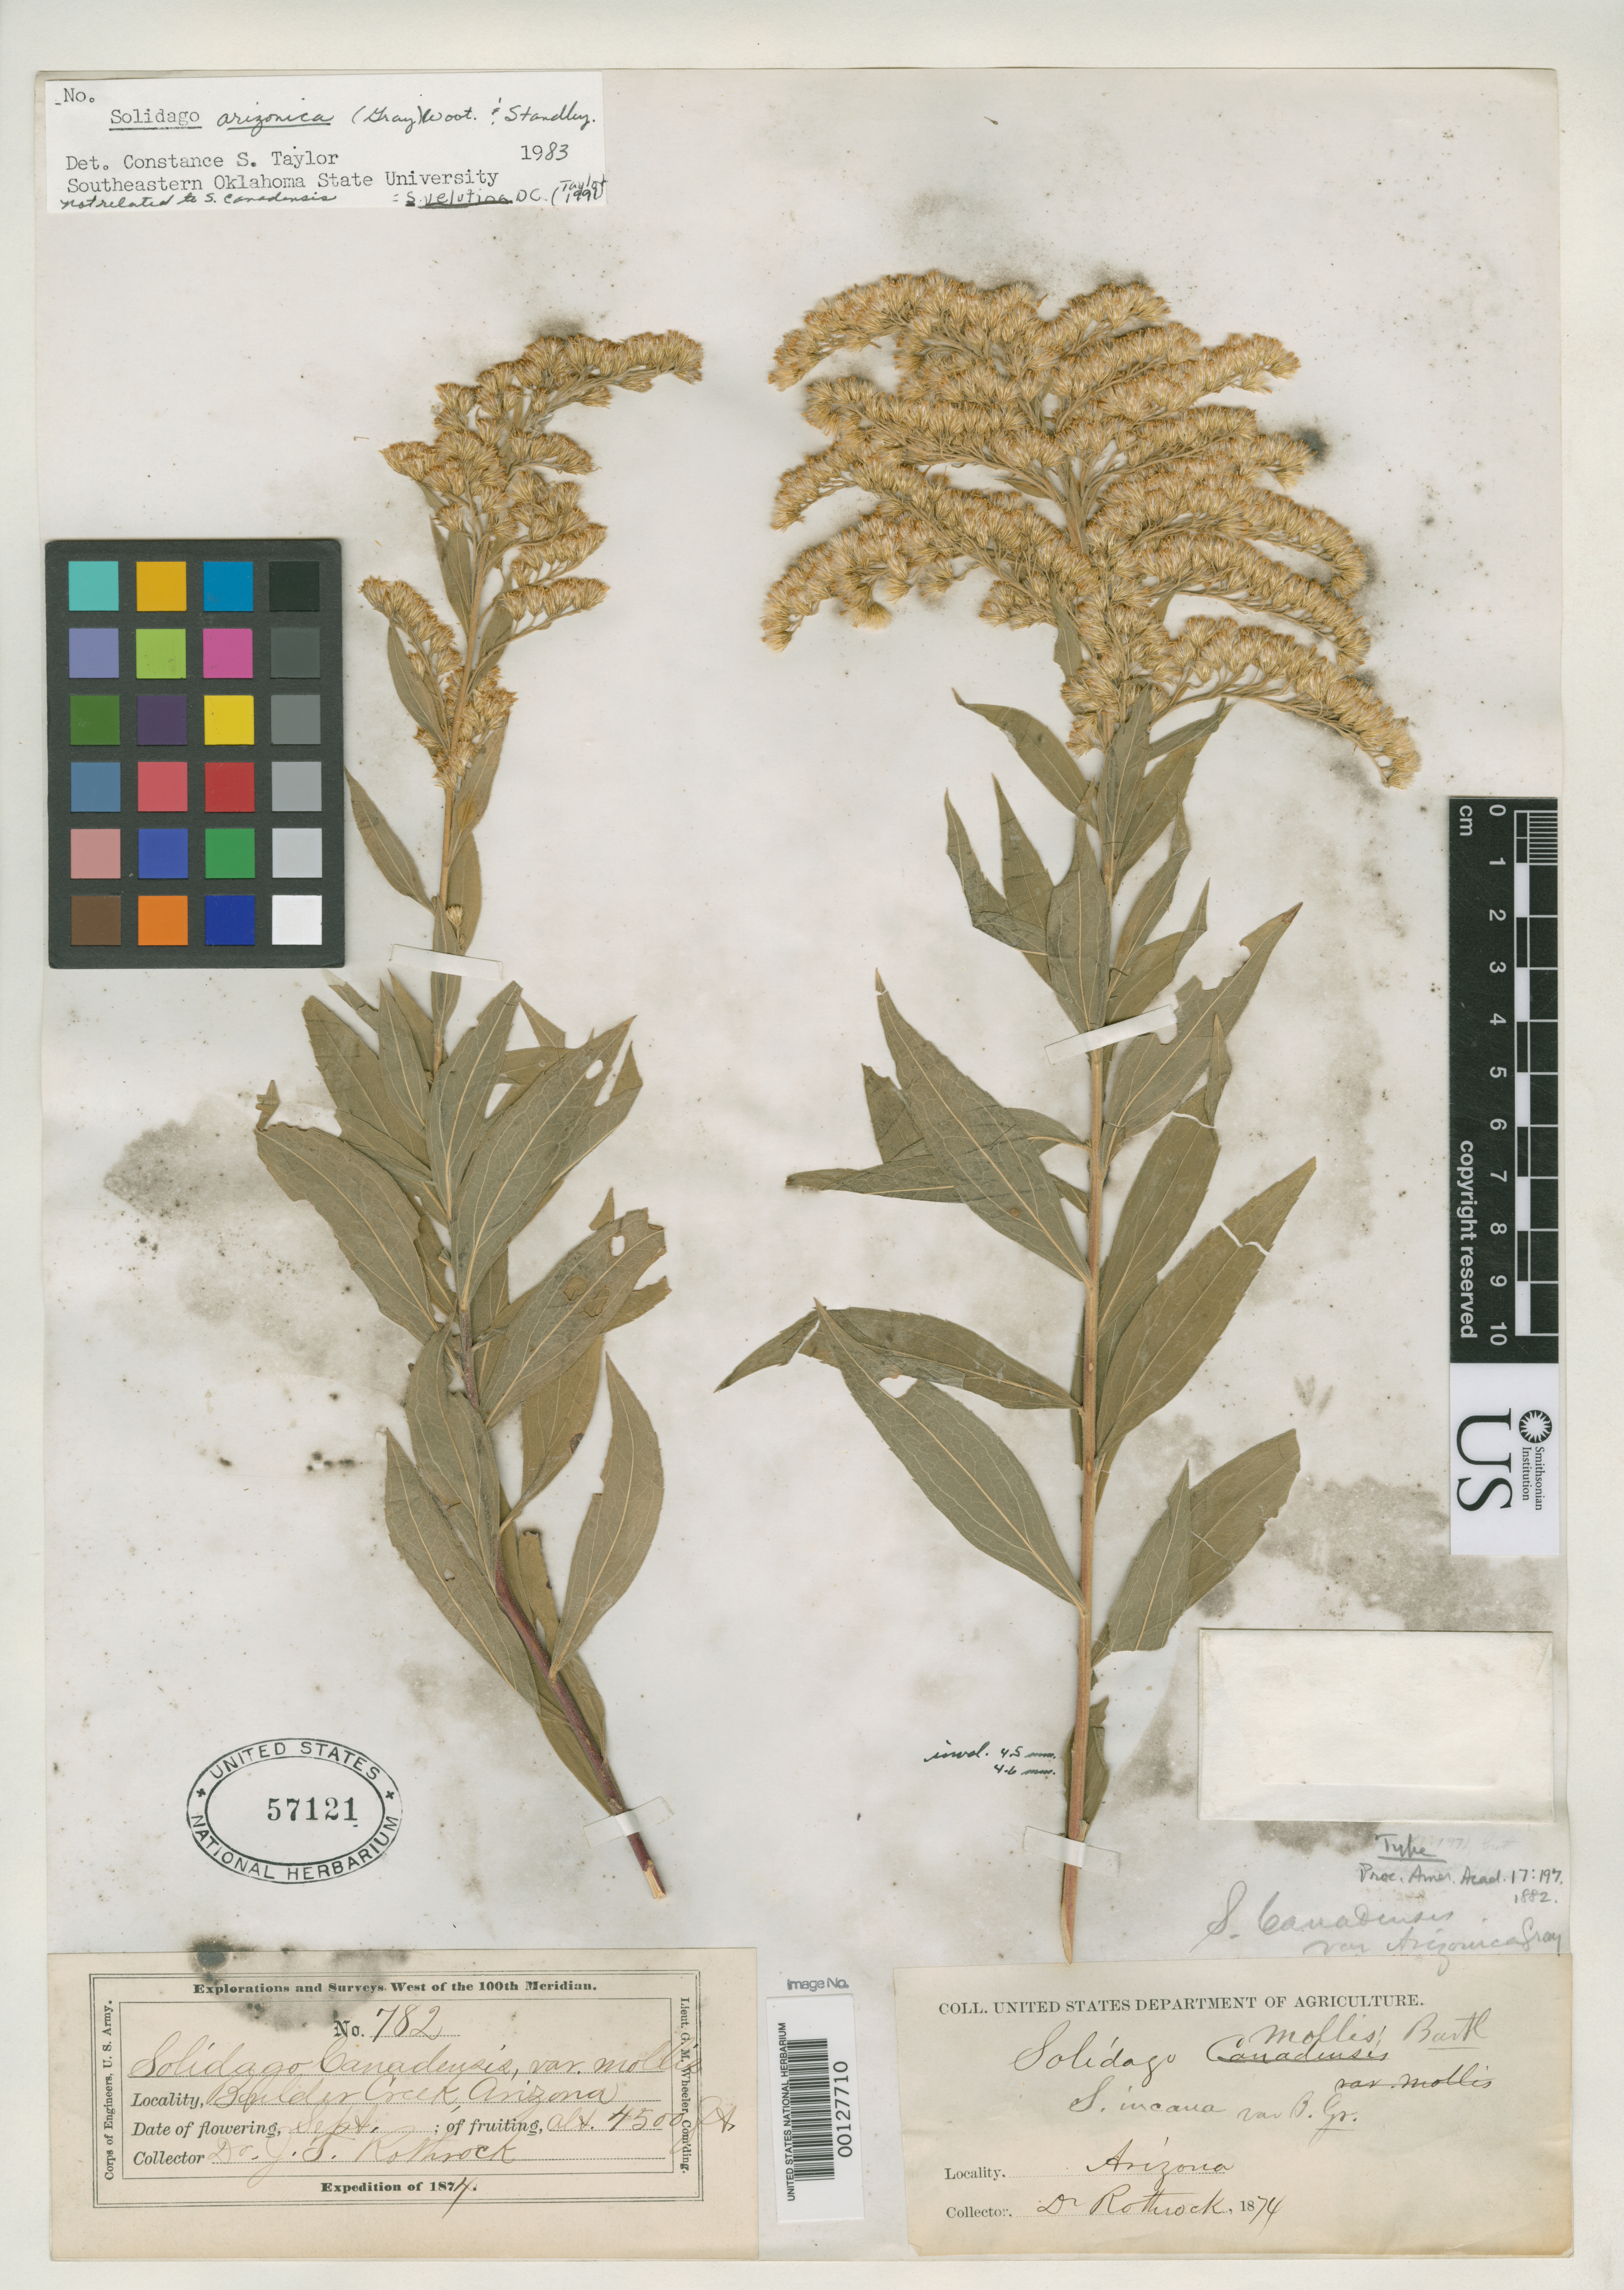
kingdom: Plantae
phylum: Tracheophyta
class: Magnoliopsida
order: Asterales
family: Asteraceae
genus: Solidago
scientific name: Solidago canadensis var. arizonica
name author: A. Gray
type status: Type Collection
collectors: J. T. Rothrock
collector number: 782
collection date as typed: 1874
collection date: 1874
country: United States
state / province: Arizona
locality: Boulder Creek.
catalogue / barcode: US 57121